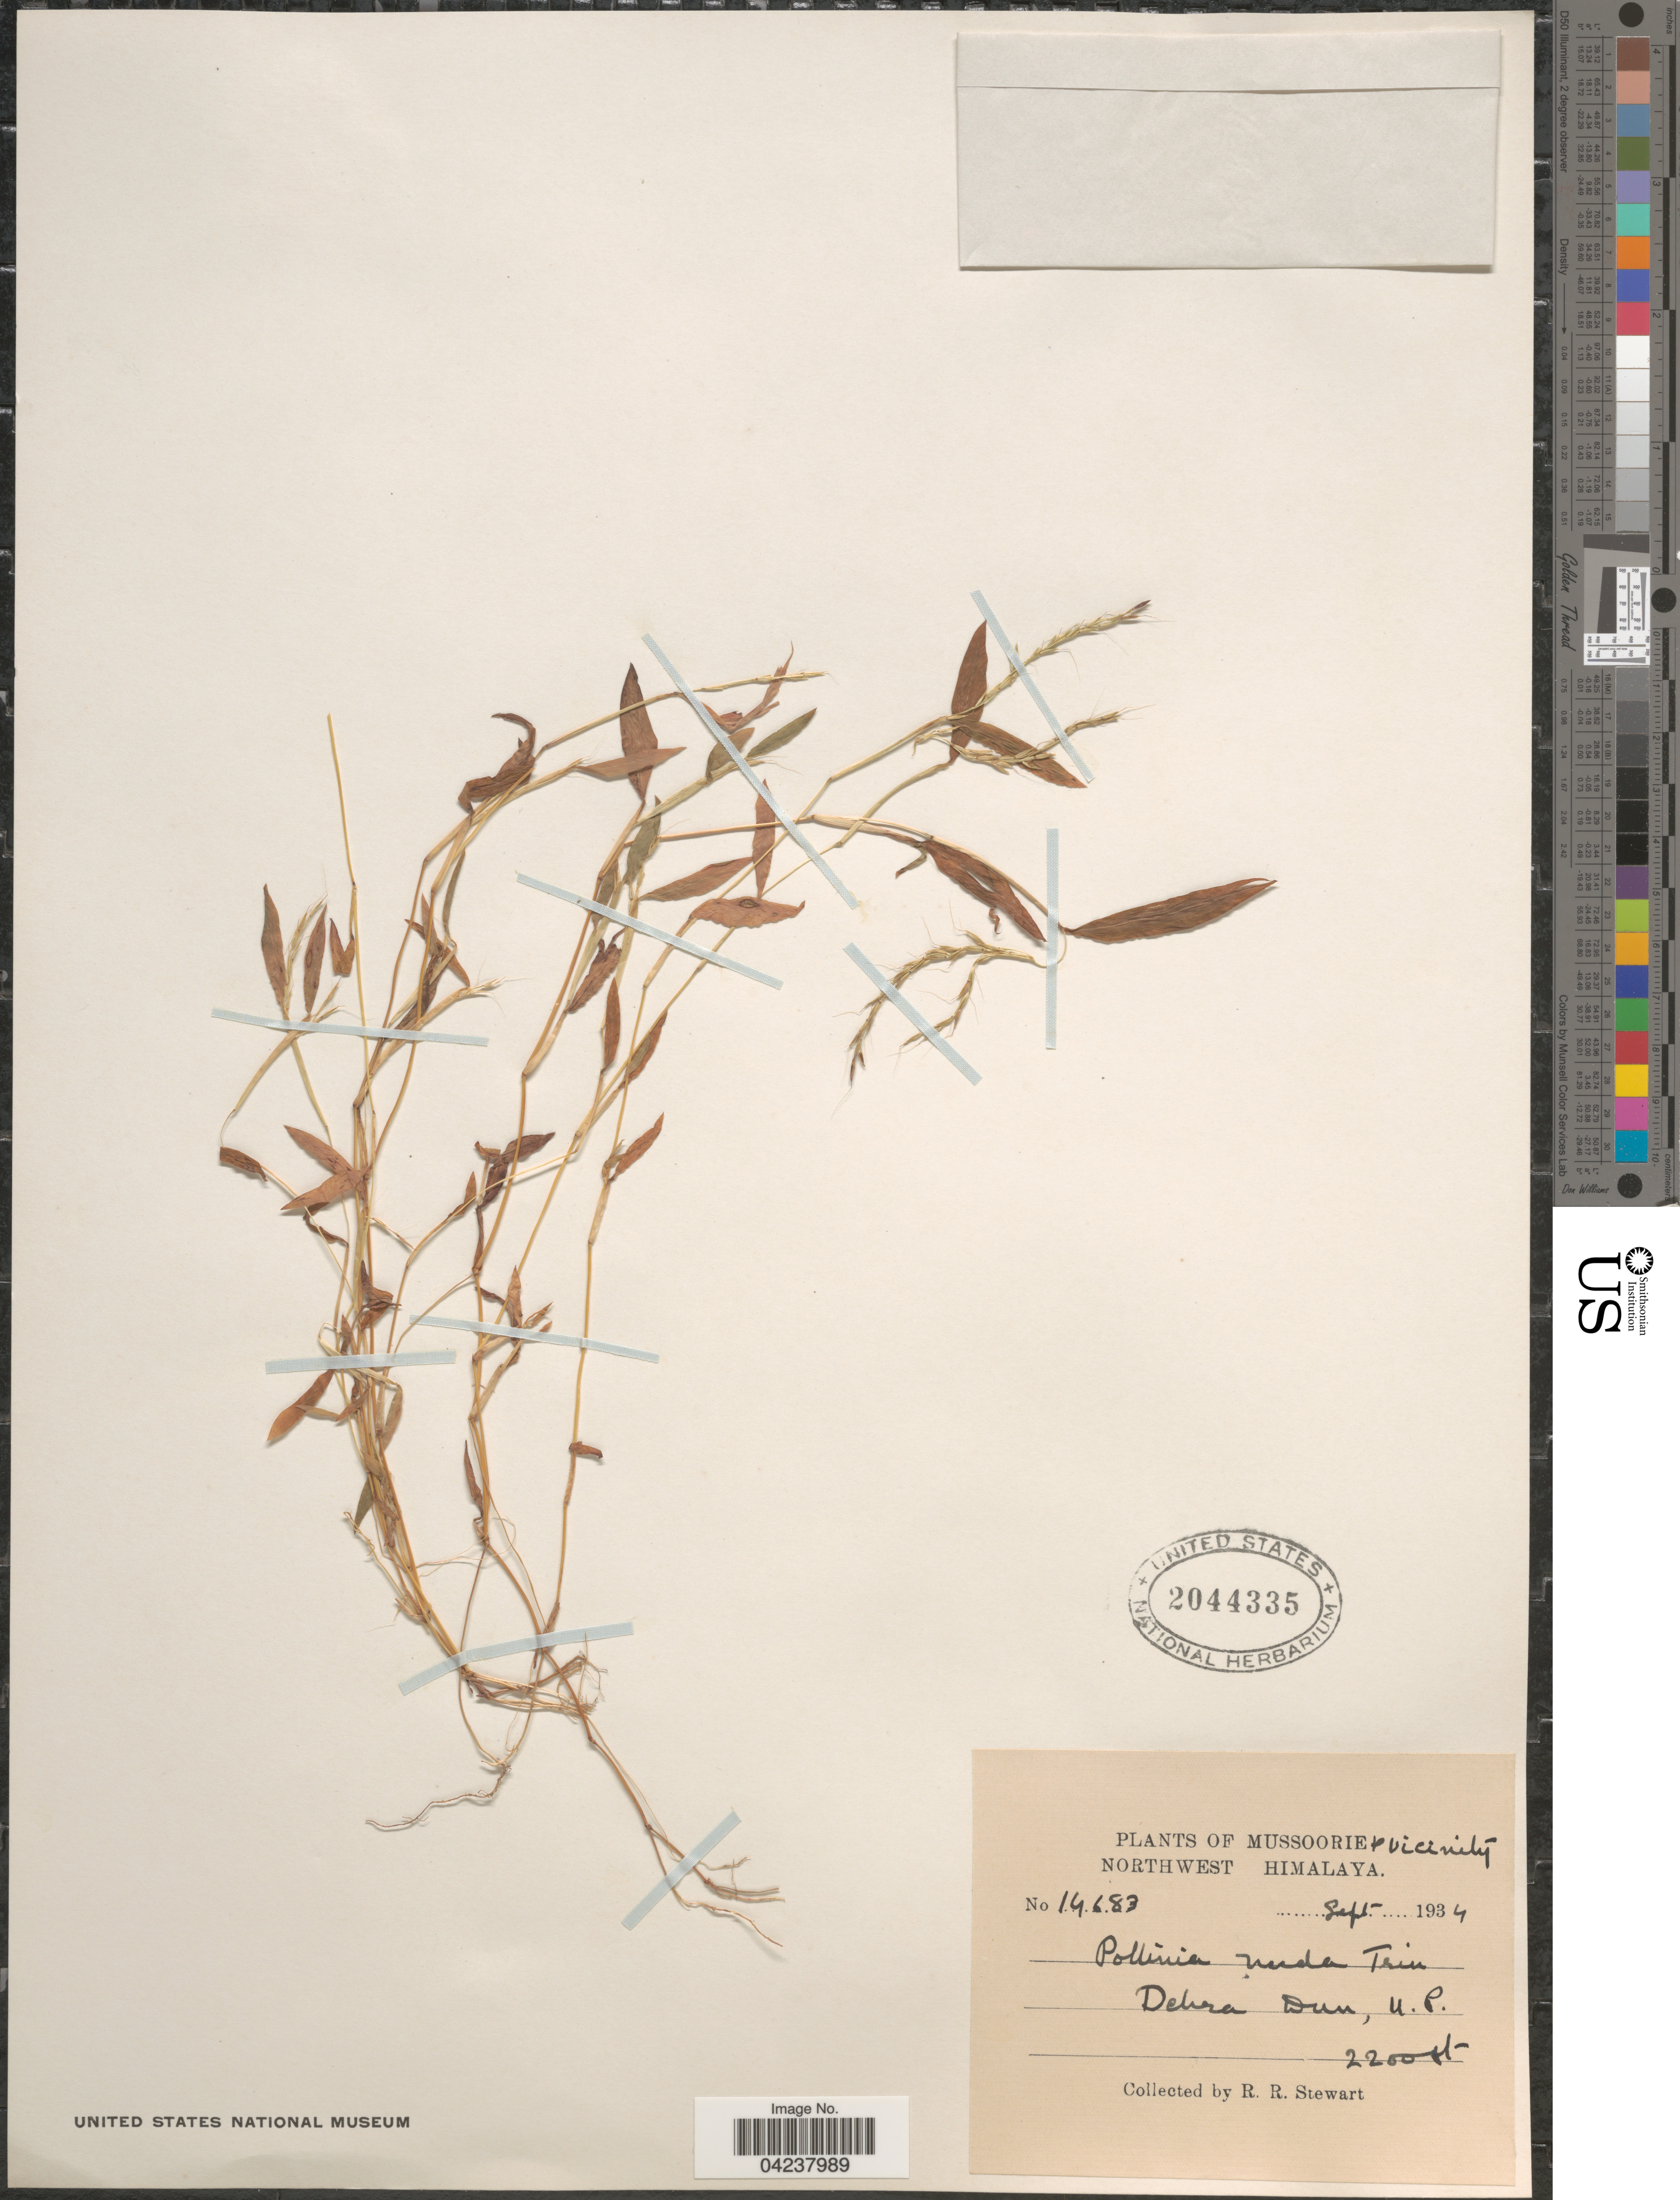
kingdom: Plantae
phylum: Tracheophyta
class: Liliopsida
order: Poales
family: Poaceae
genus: Microstegium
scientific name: Microstegium nudum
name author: (Trin.) A. Camus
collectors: R. Stewart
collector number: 14687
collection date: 1934-09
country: India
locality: Mussoorie & vicinity. Northwest Himalaya. Dehra Dun, U.P.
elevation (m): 671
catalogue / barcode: US 2044335